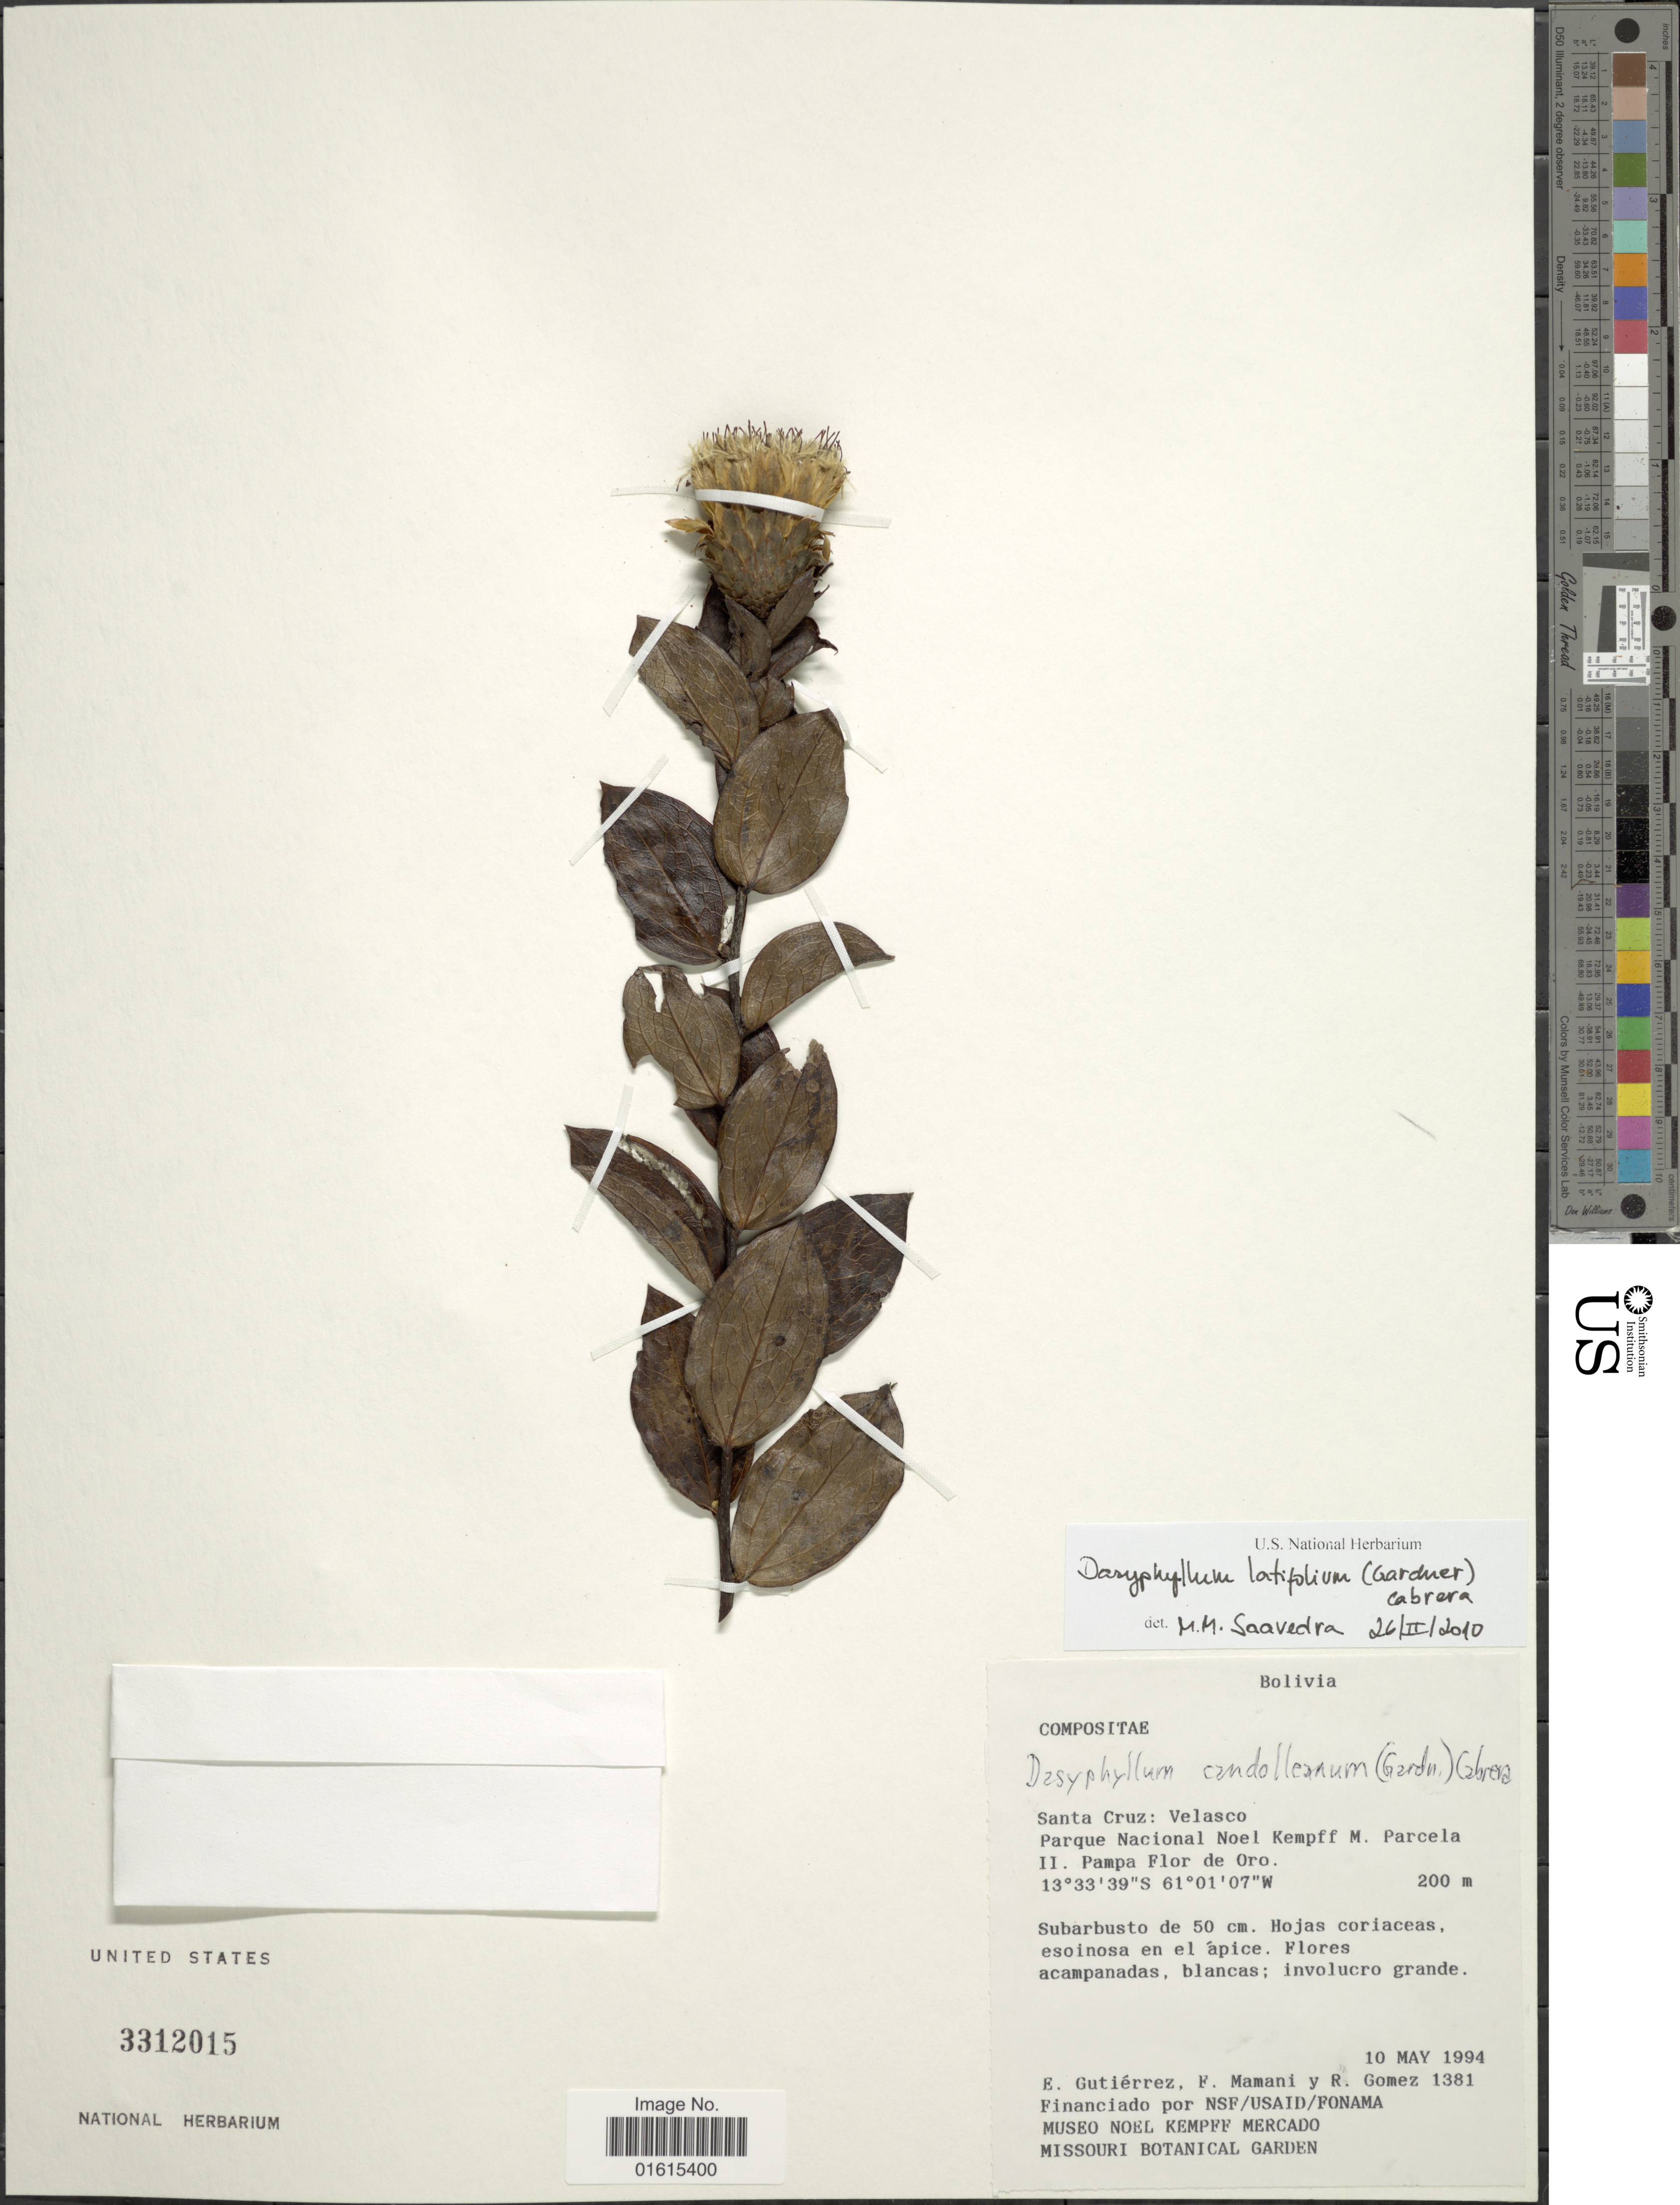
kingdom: Plantae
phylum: Tracheophyta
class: Magnoliopsida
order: Asterales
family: Asteraceae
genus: Dasyphyllum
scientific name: Dasyphyllum latifolium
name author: (Gardner) Cabrera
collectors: E. Gutiérrez, F. Mamani & R. Gómez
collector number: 1381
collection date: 1994-05-10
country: Bolivia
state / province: Santa Cruz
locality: Santa Cruz, Velasco, Parque Nacional Noel Kempff M. Parcela 11, Pampa, Oro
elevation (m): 200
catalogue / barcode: US 3312015